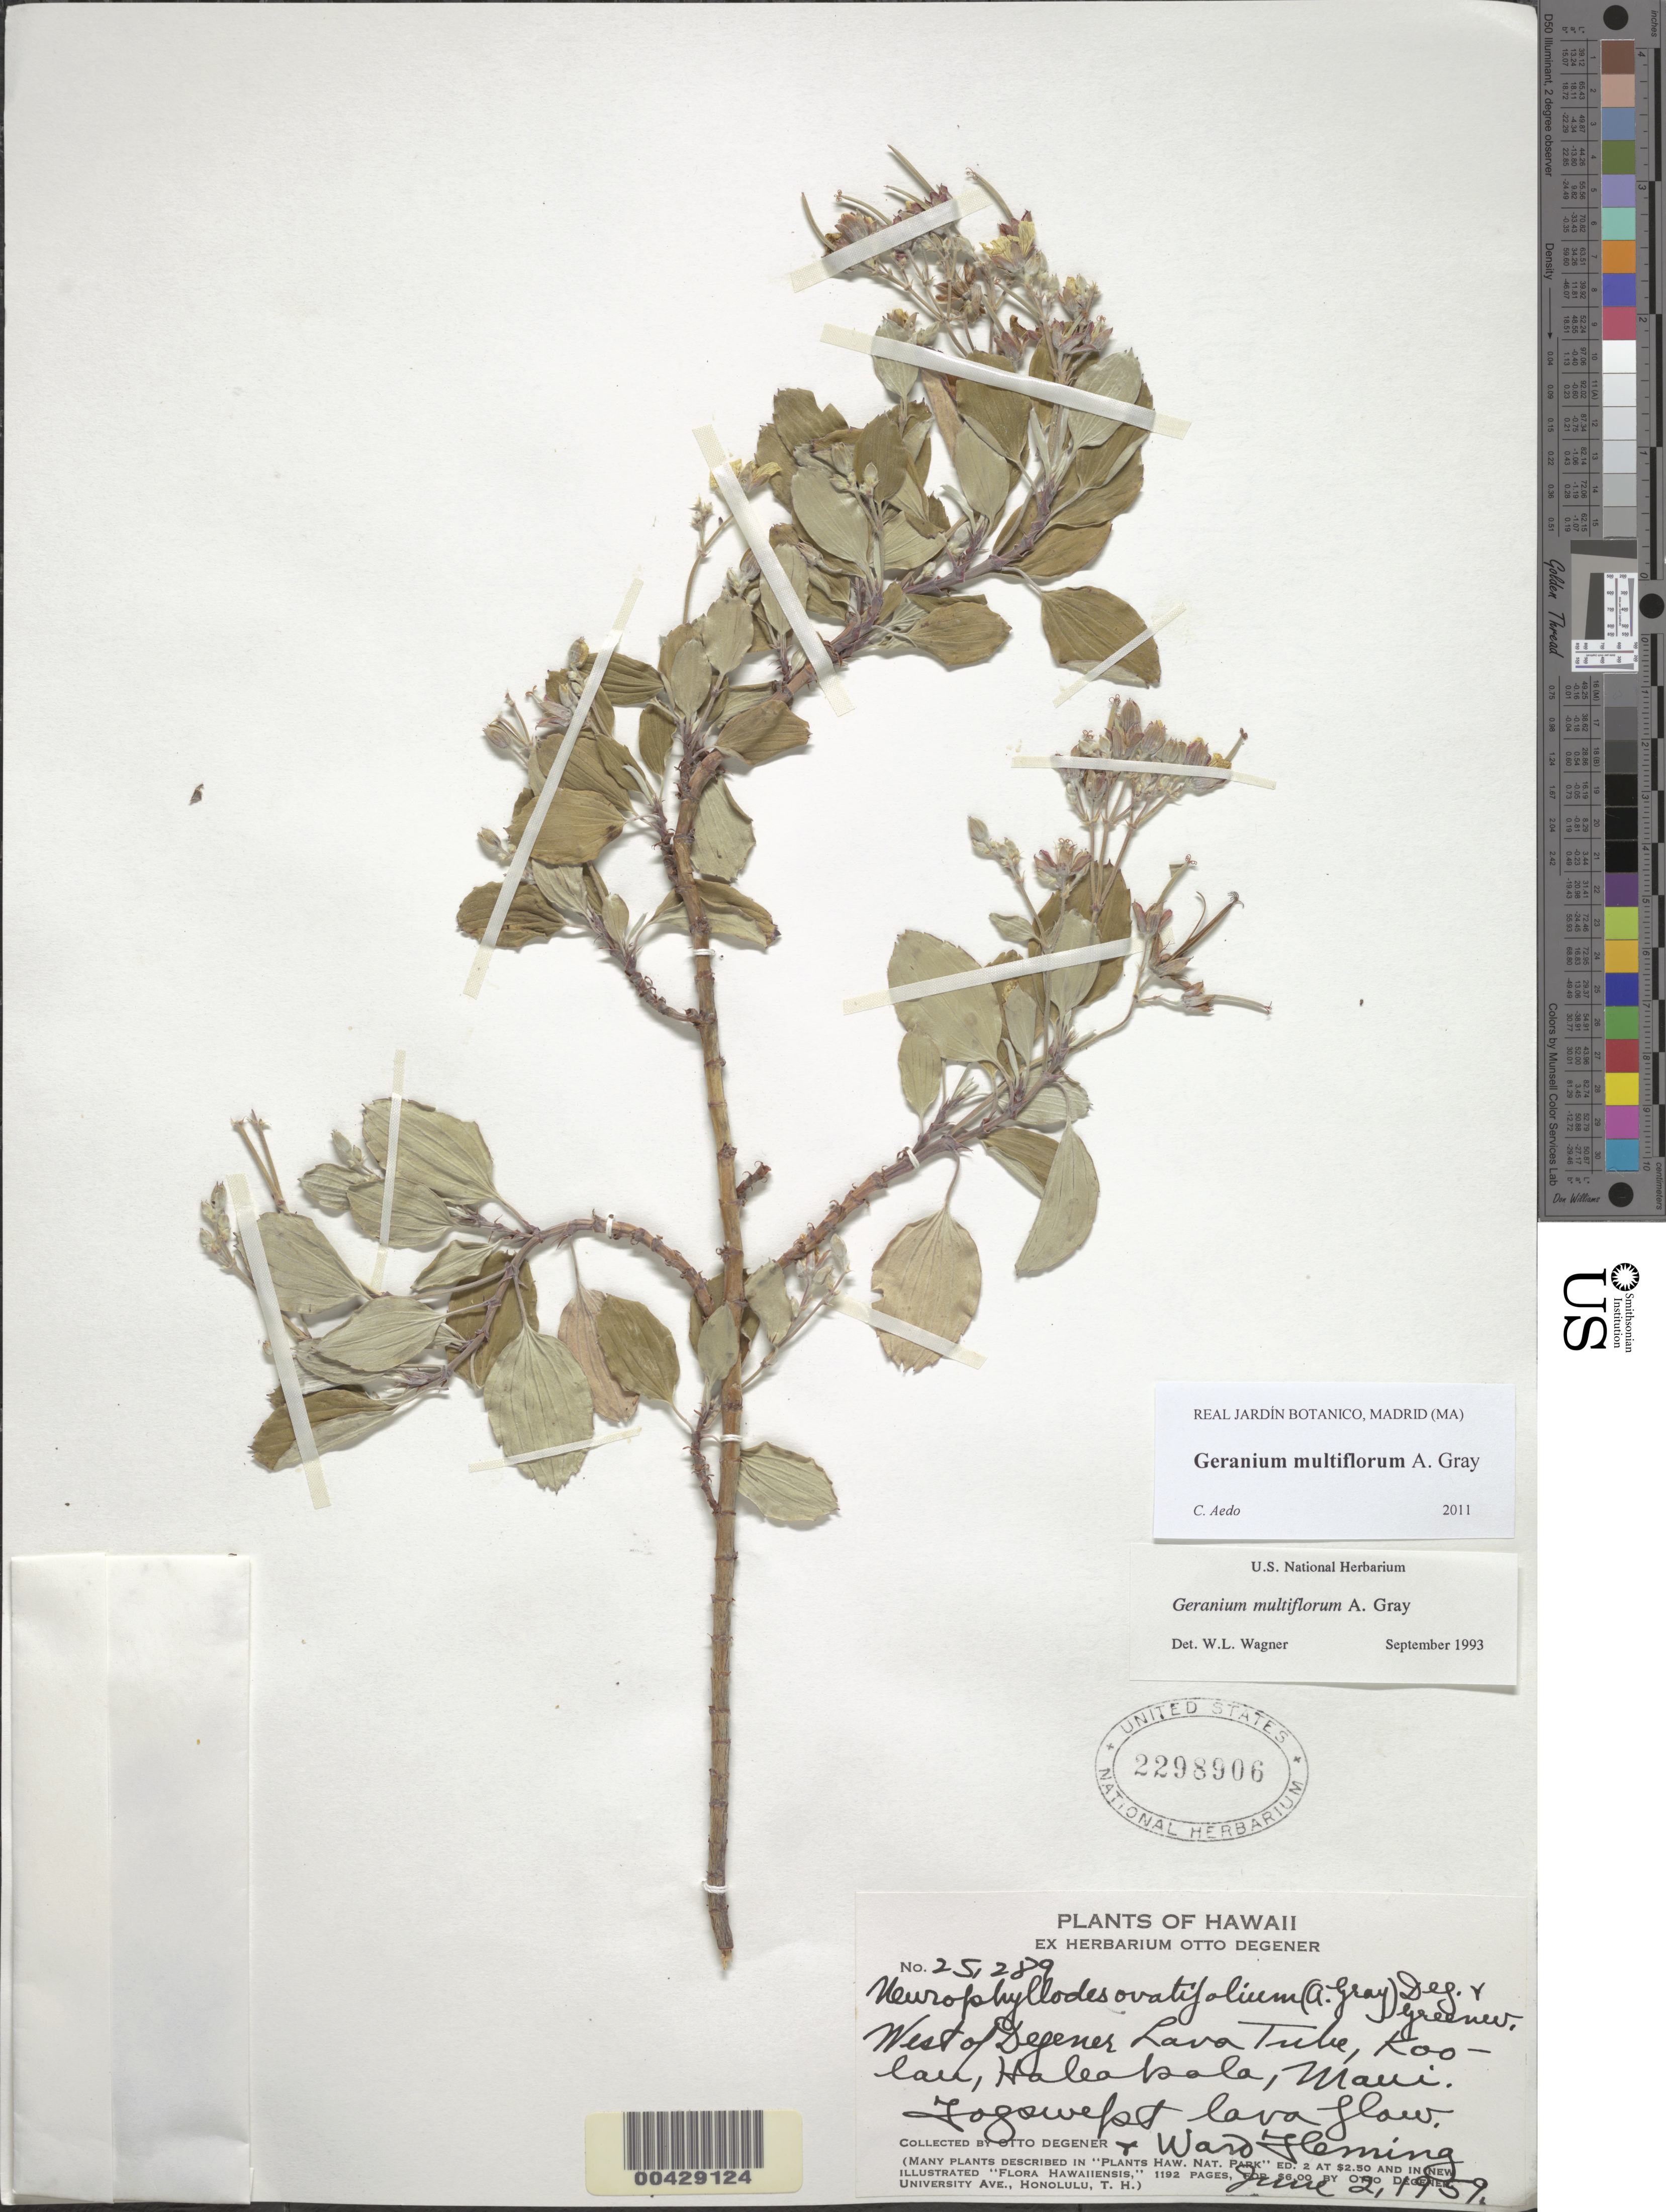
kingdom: Plantae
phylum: Tracheophyta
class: Magnoliopsida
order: Geraniales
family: Geraniaceae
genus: Geranium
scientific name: Geranium multiflorum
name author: A. Gray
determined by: Aedo, C.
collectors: O. Degener & W. Fleming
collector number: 25289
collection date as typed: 2 Jun 1959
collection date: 1959-06-02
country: United States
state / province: Hawaii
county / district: Maui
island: Maui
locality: W of Degener Lava Tube, Koolau, Haleakala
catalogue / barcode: US 2298906